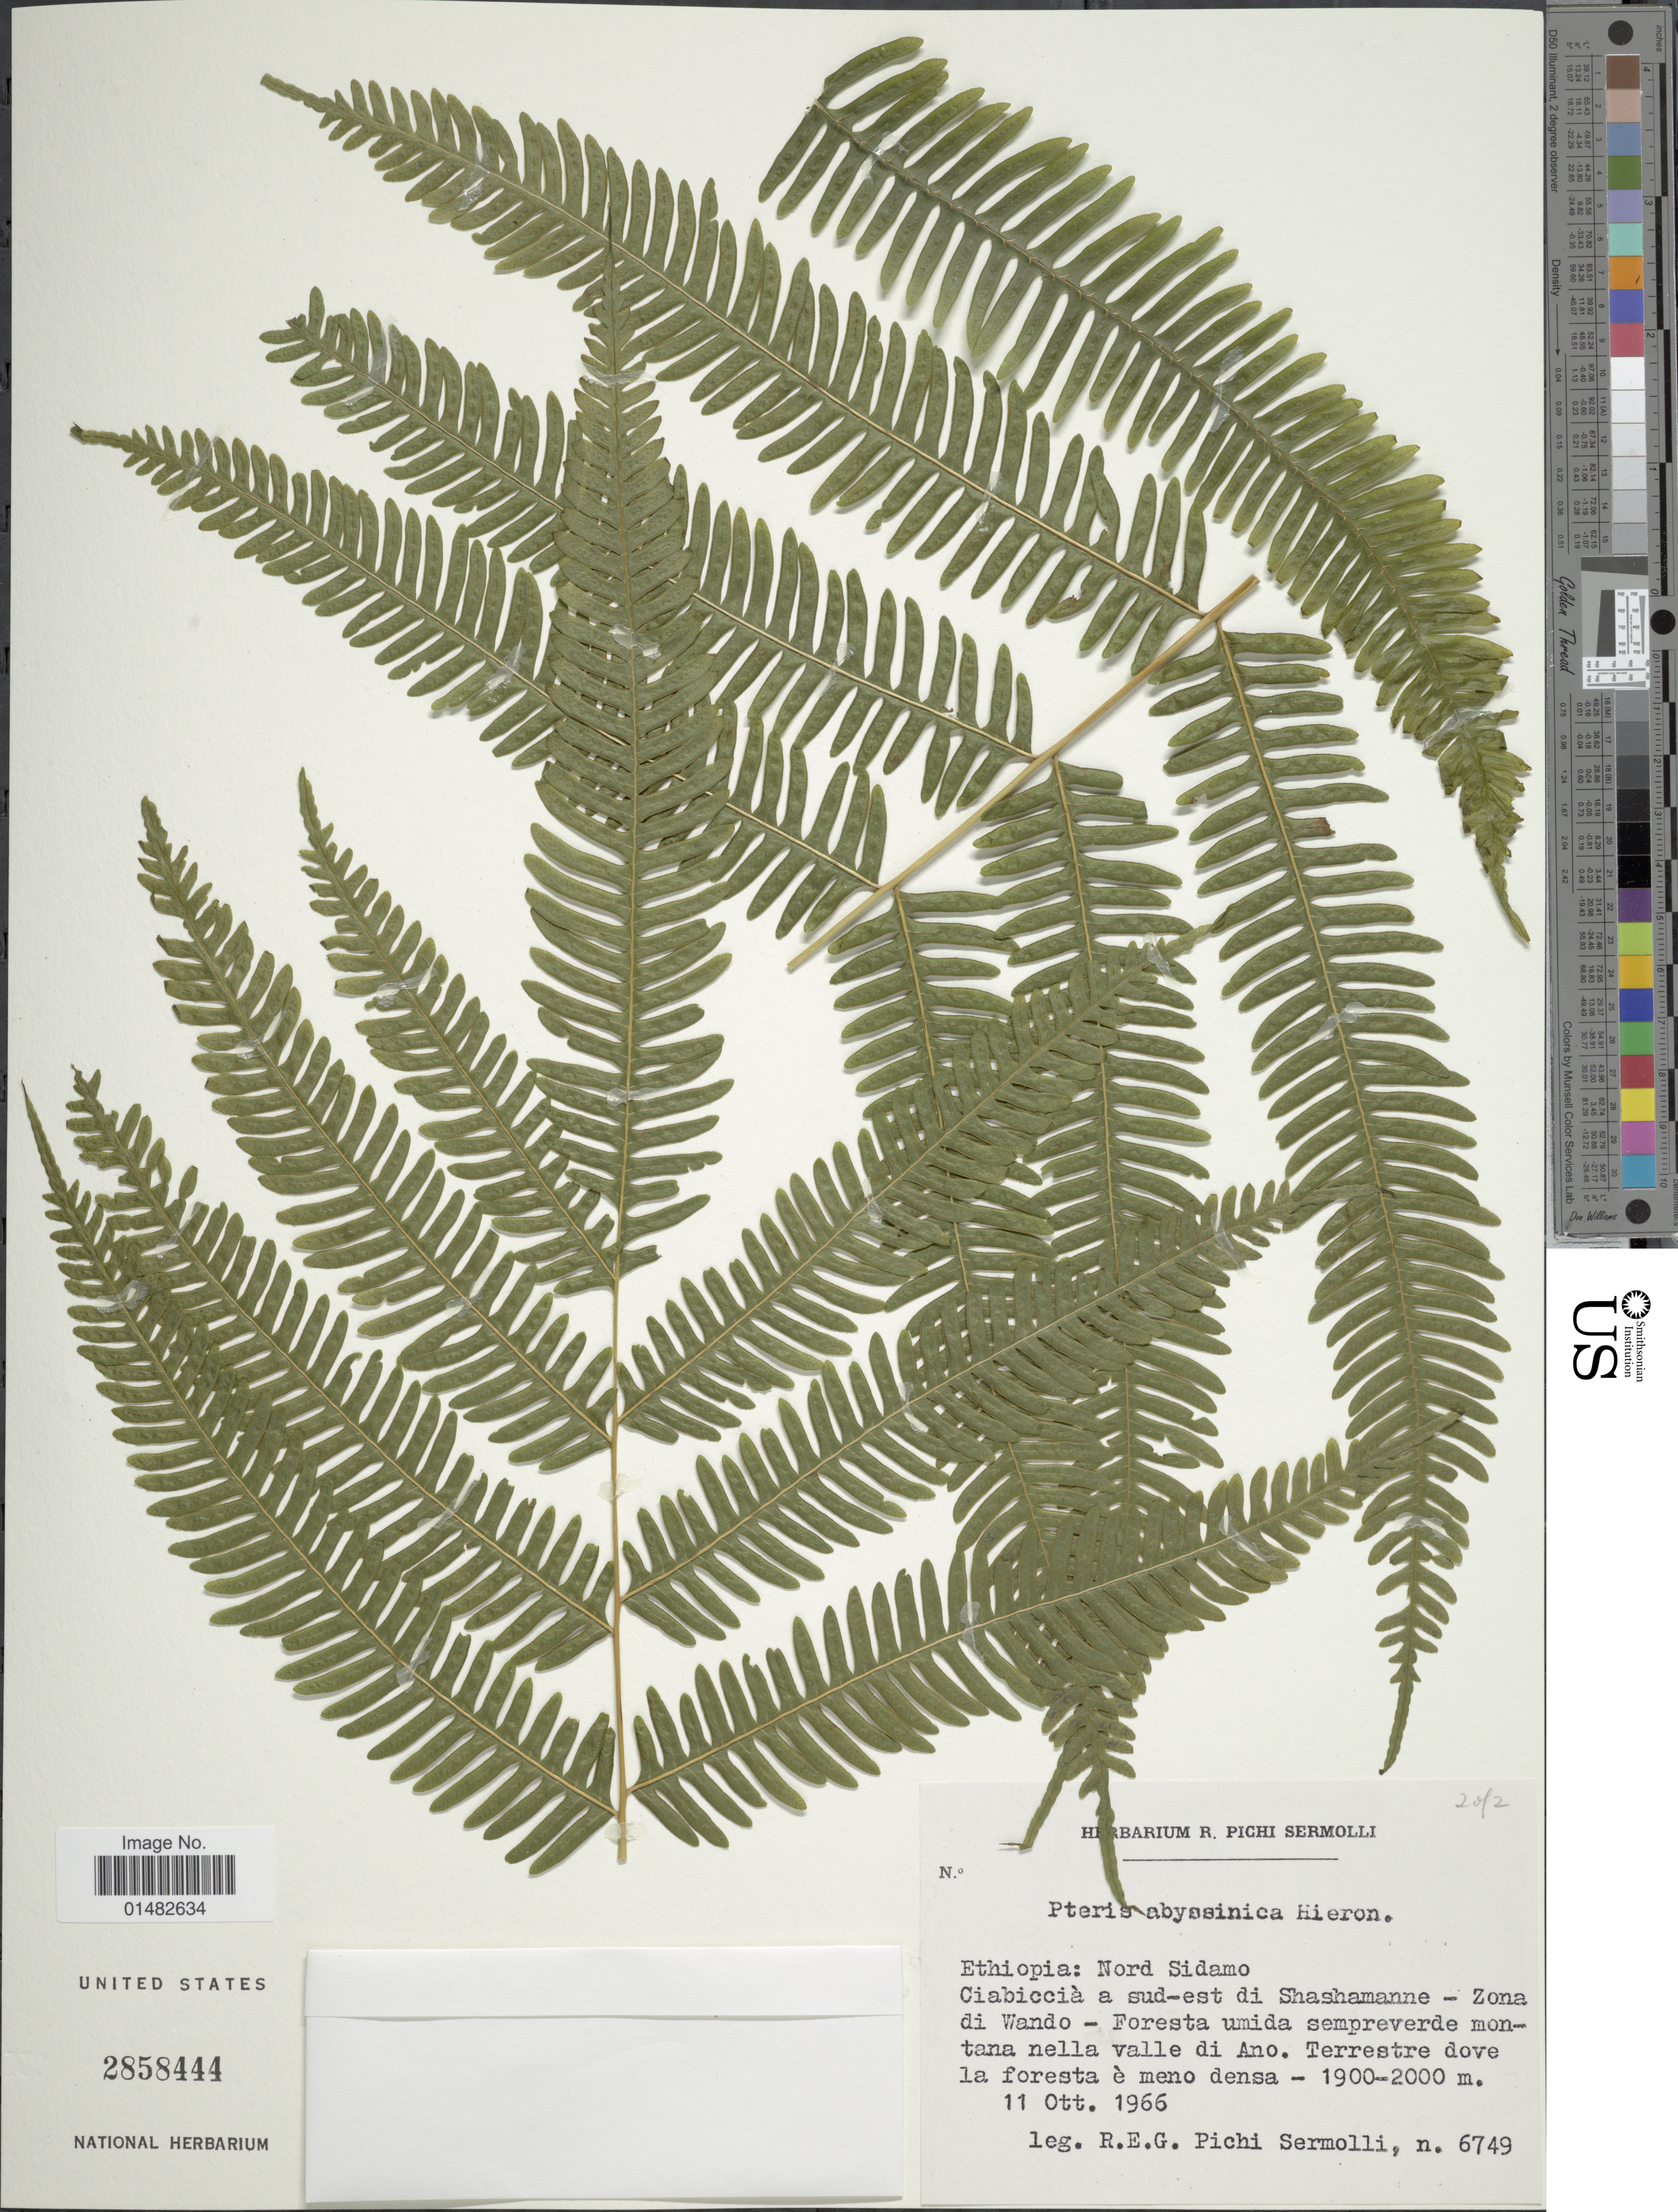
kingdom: Plantae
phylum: Tracheophyta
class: Polypodiopsida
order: Polypodiales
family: Pteridaceae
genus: Pteris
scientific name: Pteris abyssinica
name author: Hieron.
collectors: R. E. Pichi-Sermolli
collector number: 6749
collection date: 1966-10-11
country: Ethiopia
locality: Nord Sidamo, Ciabiccia a sud-est di Shashamanne-Zona di Wando- Foresta umida sempreverde montana nekka valle di Ano, Terrestre dove la foresta e meno densa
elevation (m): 1900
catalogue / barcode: US 2858444